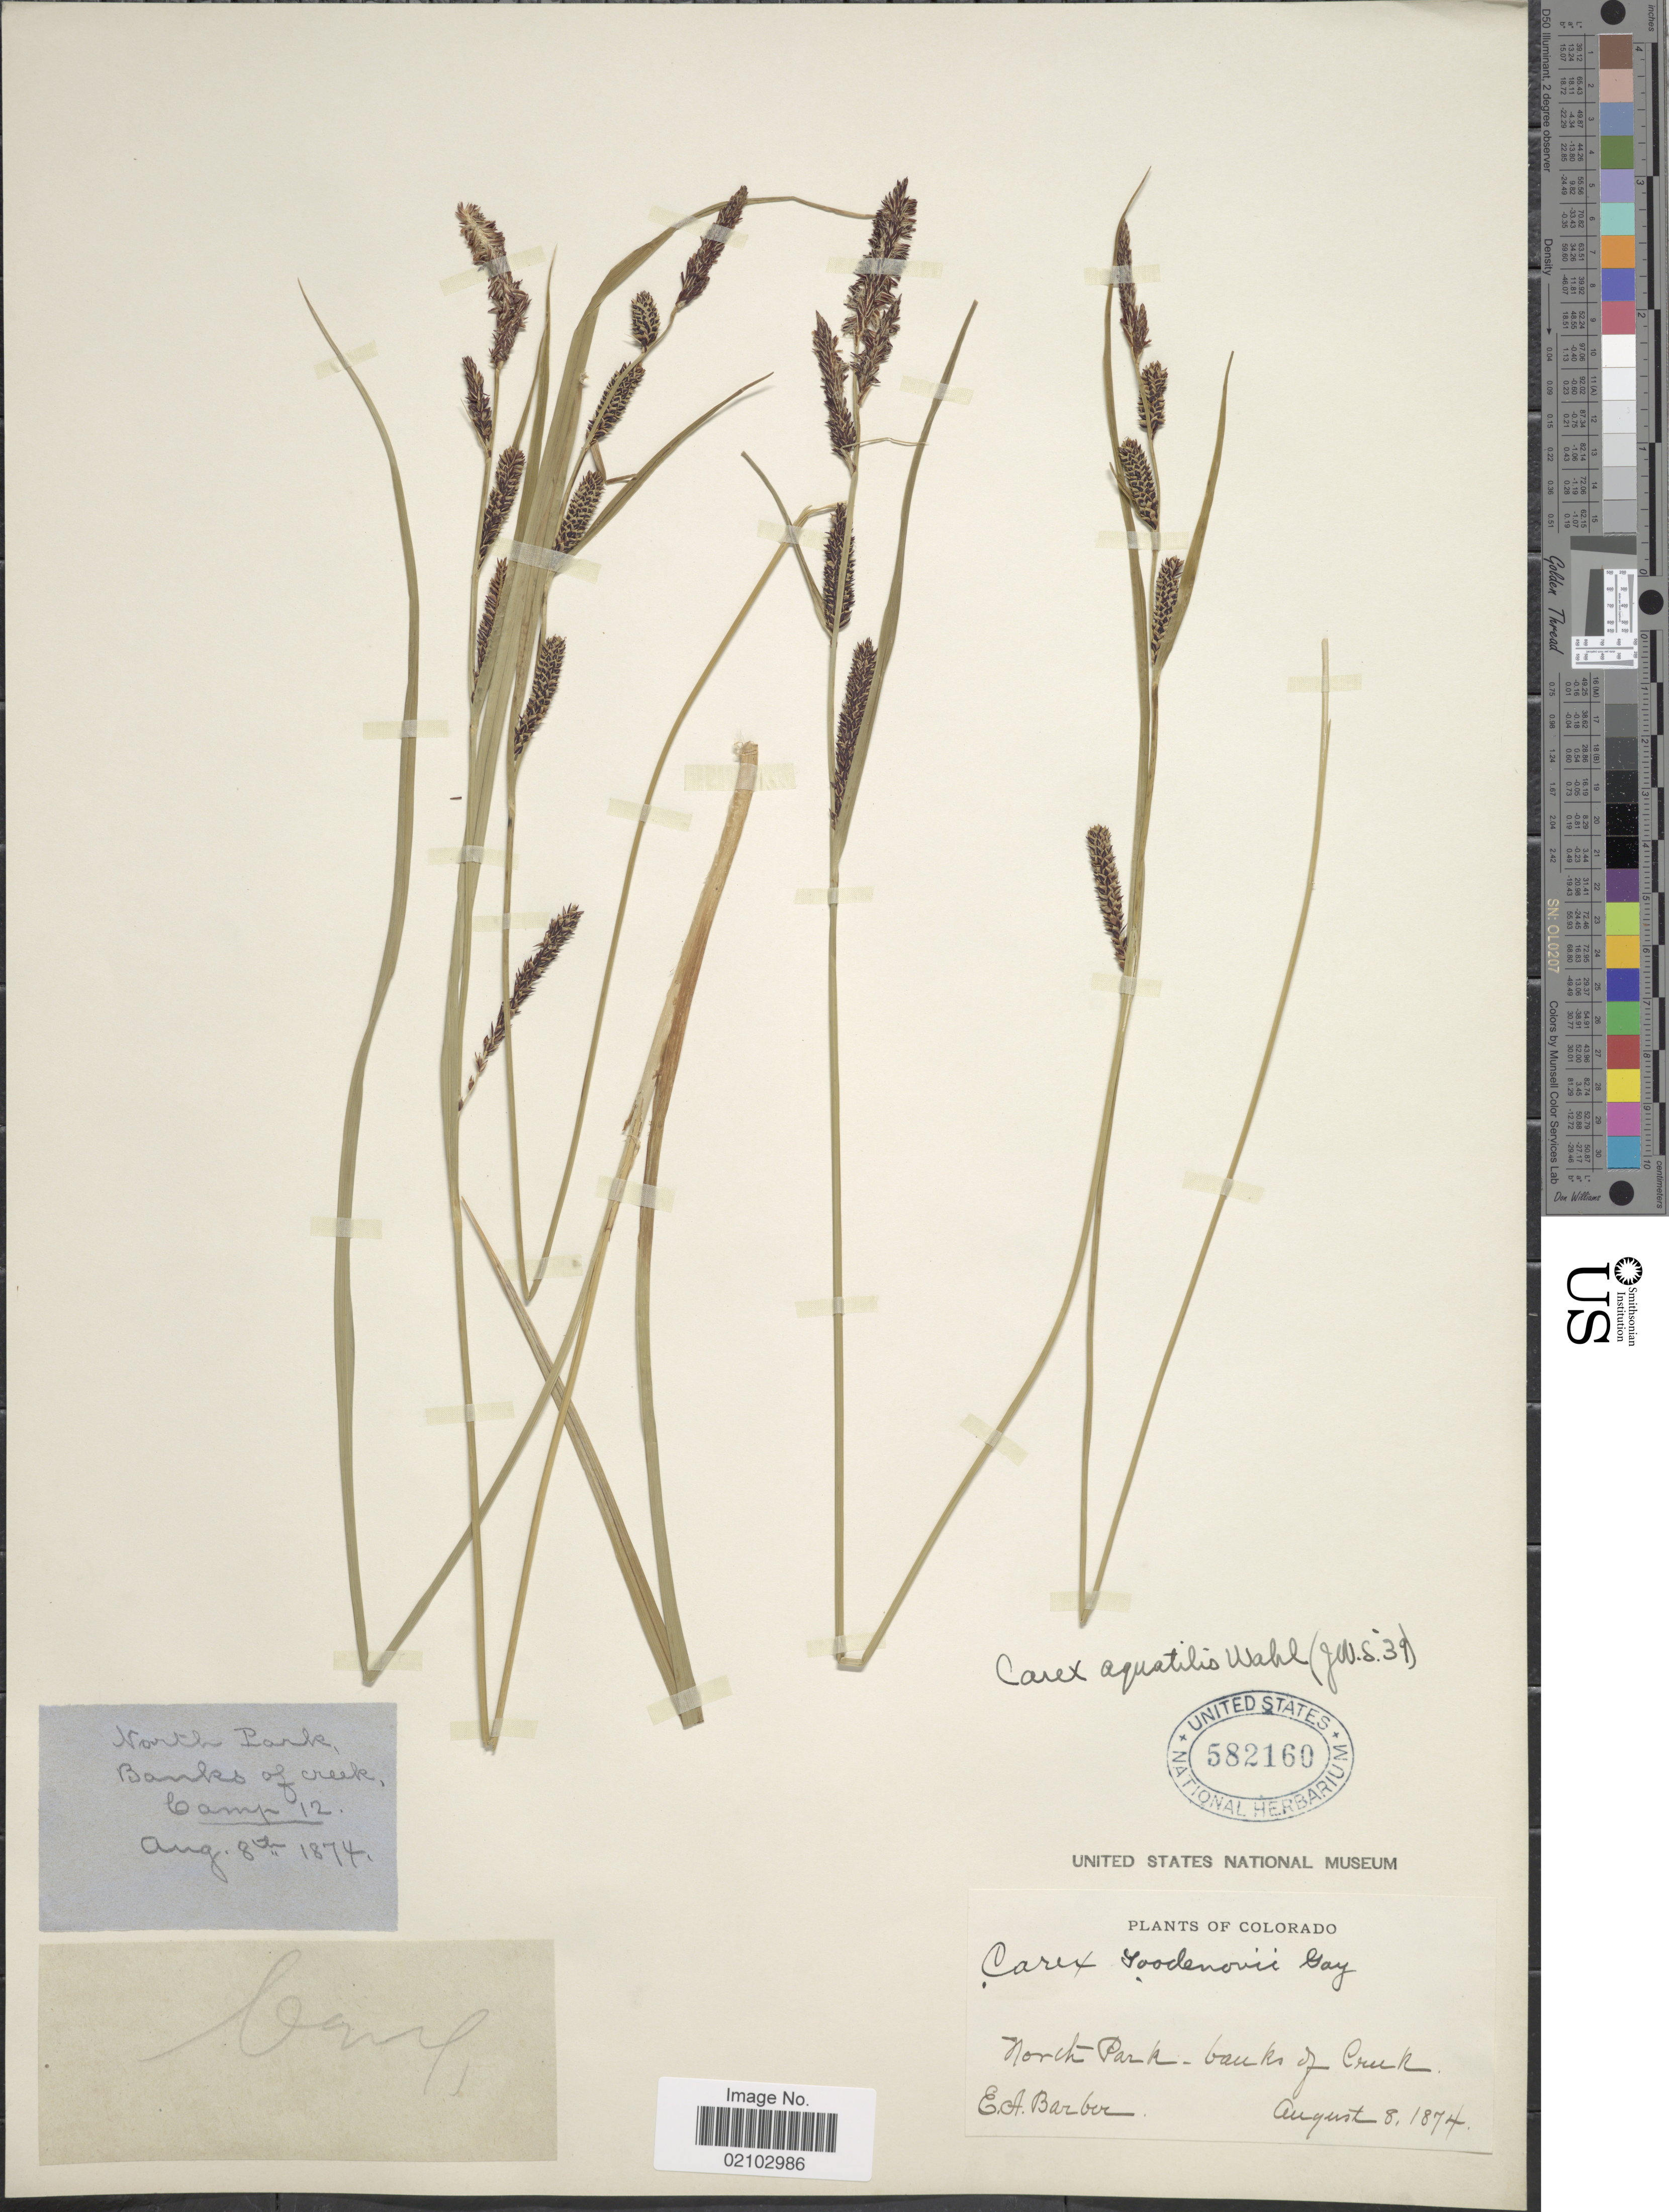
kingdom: Plantae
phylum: Tracheophyta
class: Liliopsida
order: Poales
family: Cyperaceae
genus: Carex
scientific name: Carex aquatilis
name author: Wahlenb.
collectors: E. Barber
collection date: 1874-08-08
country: United States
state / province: Colorado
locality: North Park-banks of Creek, Camp 12.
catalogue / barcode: US 582160